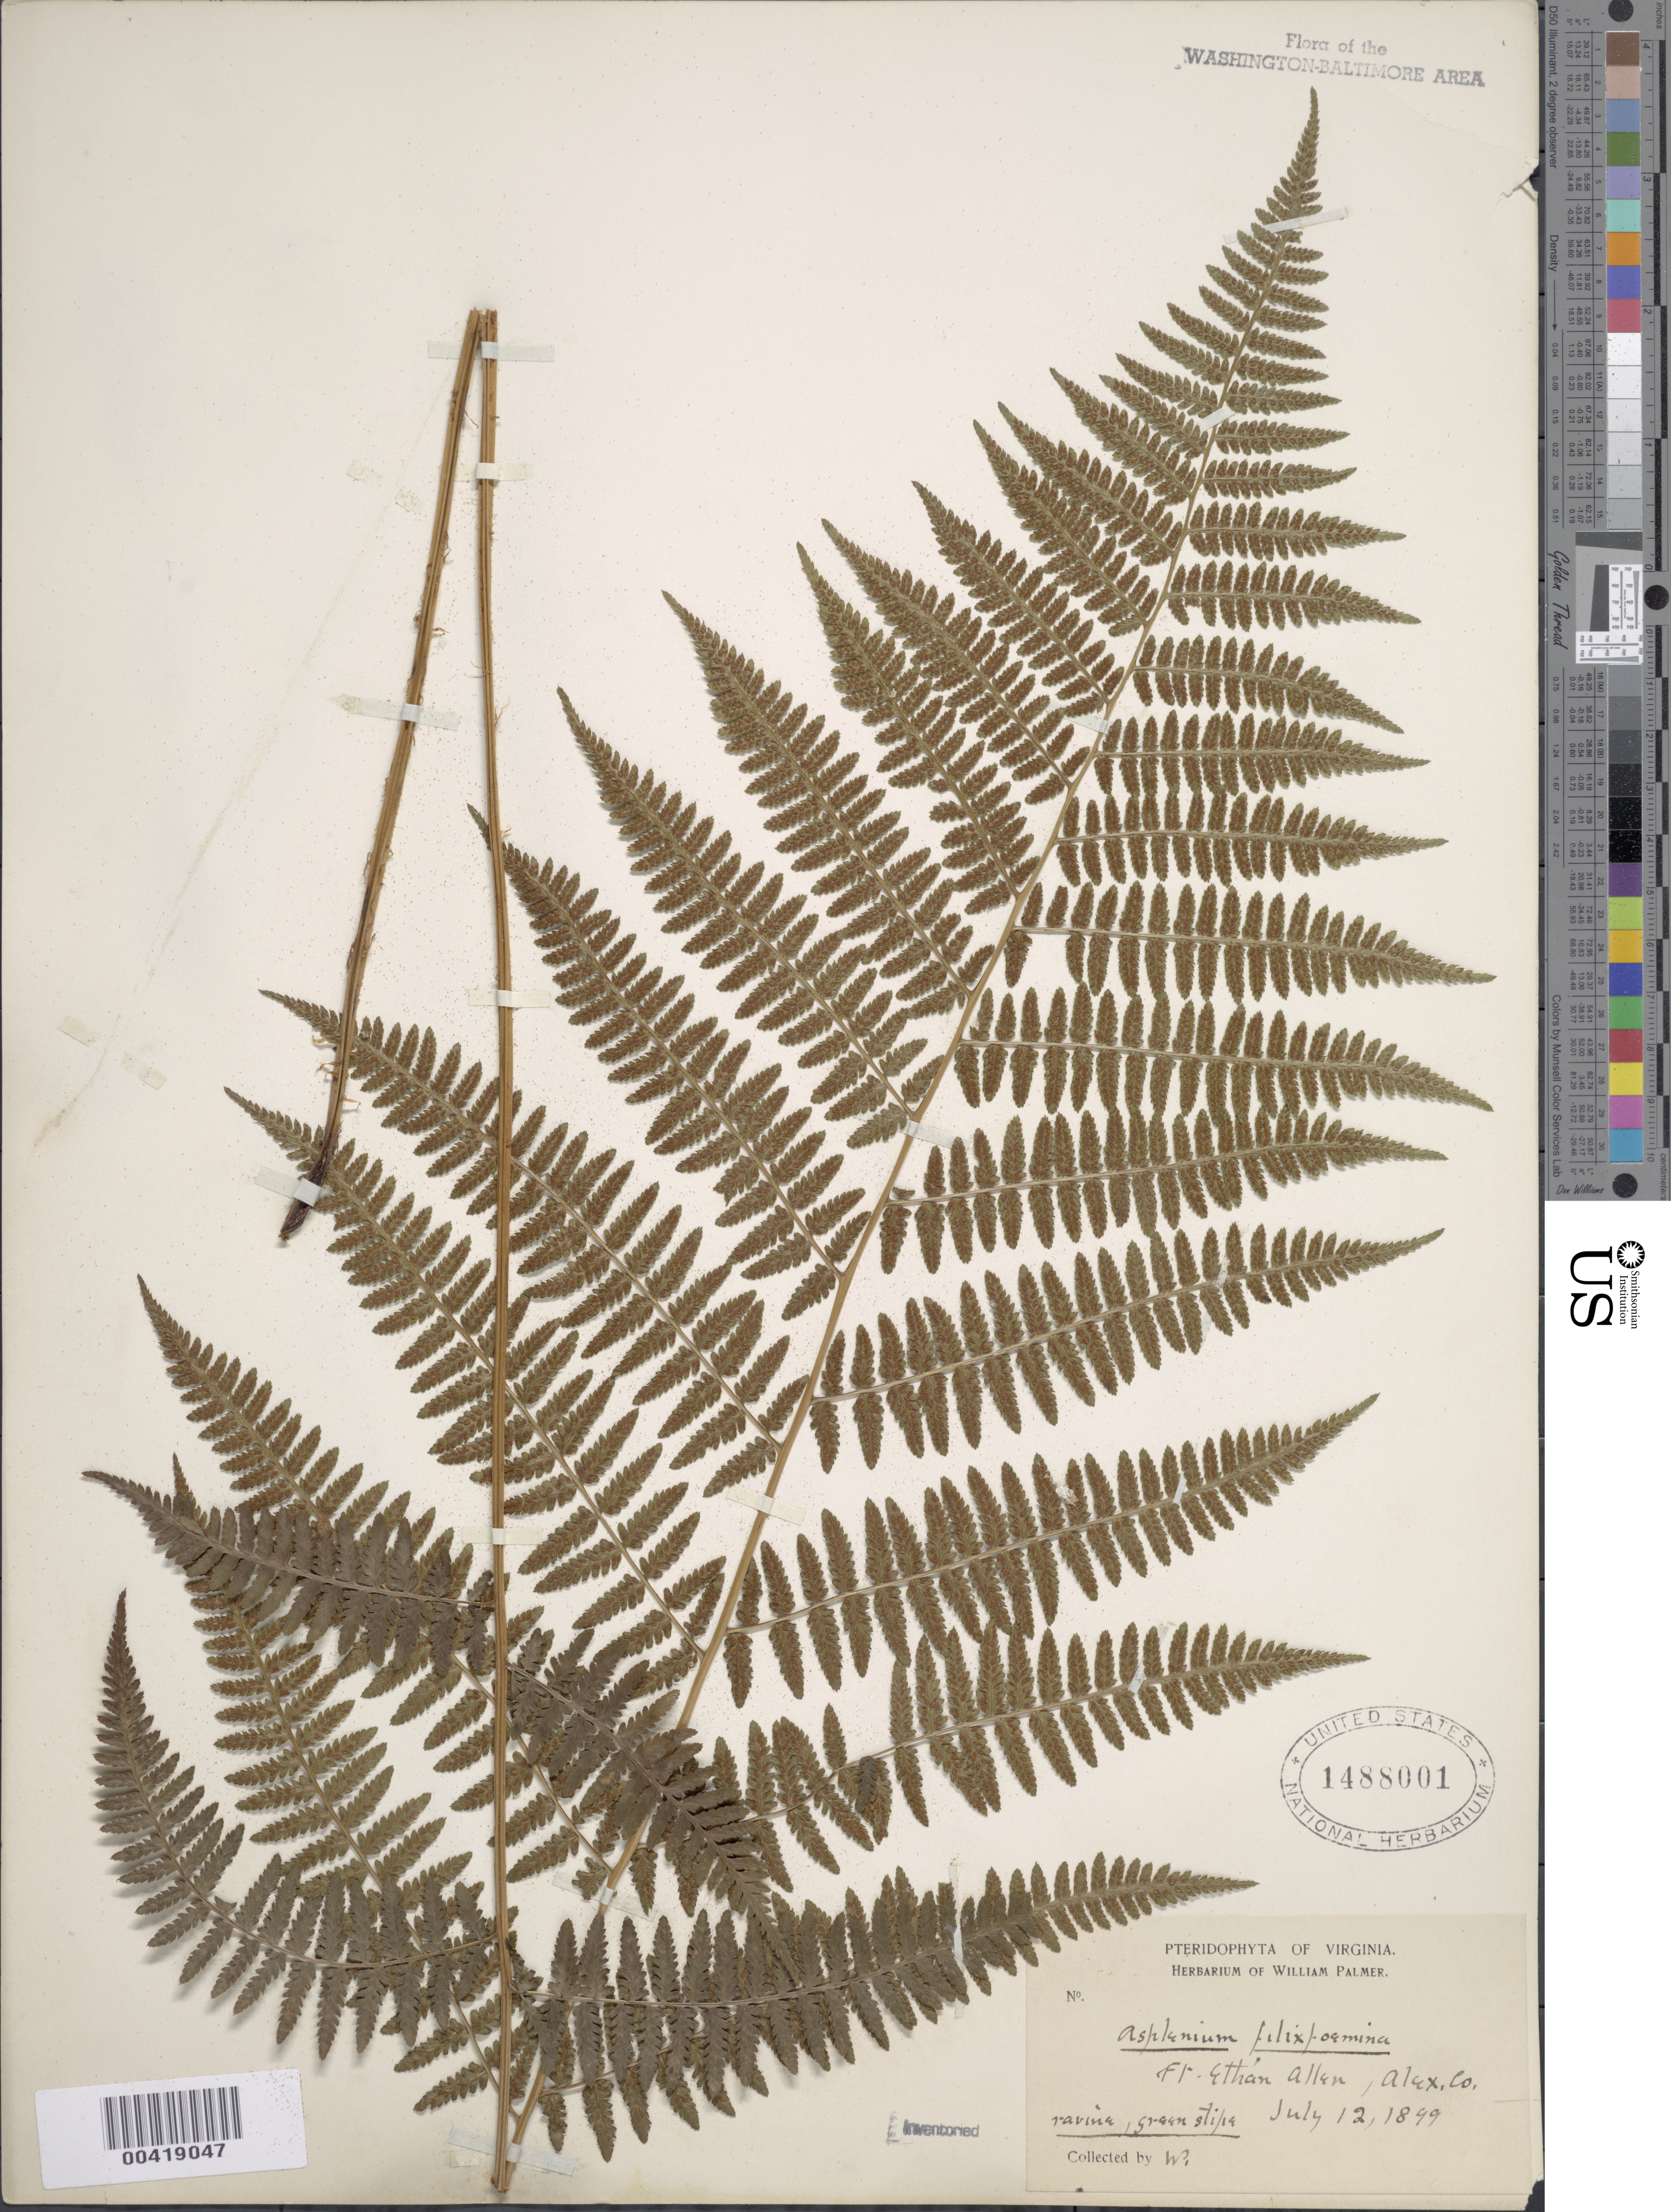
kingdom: Plantae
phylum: Tracheophyta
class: Polypodiopsida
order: Polypodiales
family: Athyriaceae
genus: Athyrium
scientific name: Athyrium filix-femina var. asplenioides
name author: (Michx.) Farw.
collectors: W. Palmer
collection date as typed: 12 Jul 1899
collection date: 1899-07-12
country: United States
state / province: Virginia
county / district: Arlington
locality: Fort Ethan Allen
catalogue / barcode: US 1488001